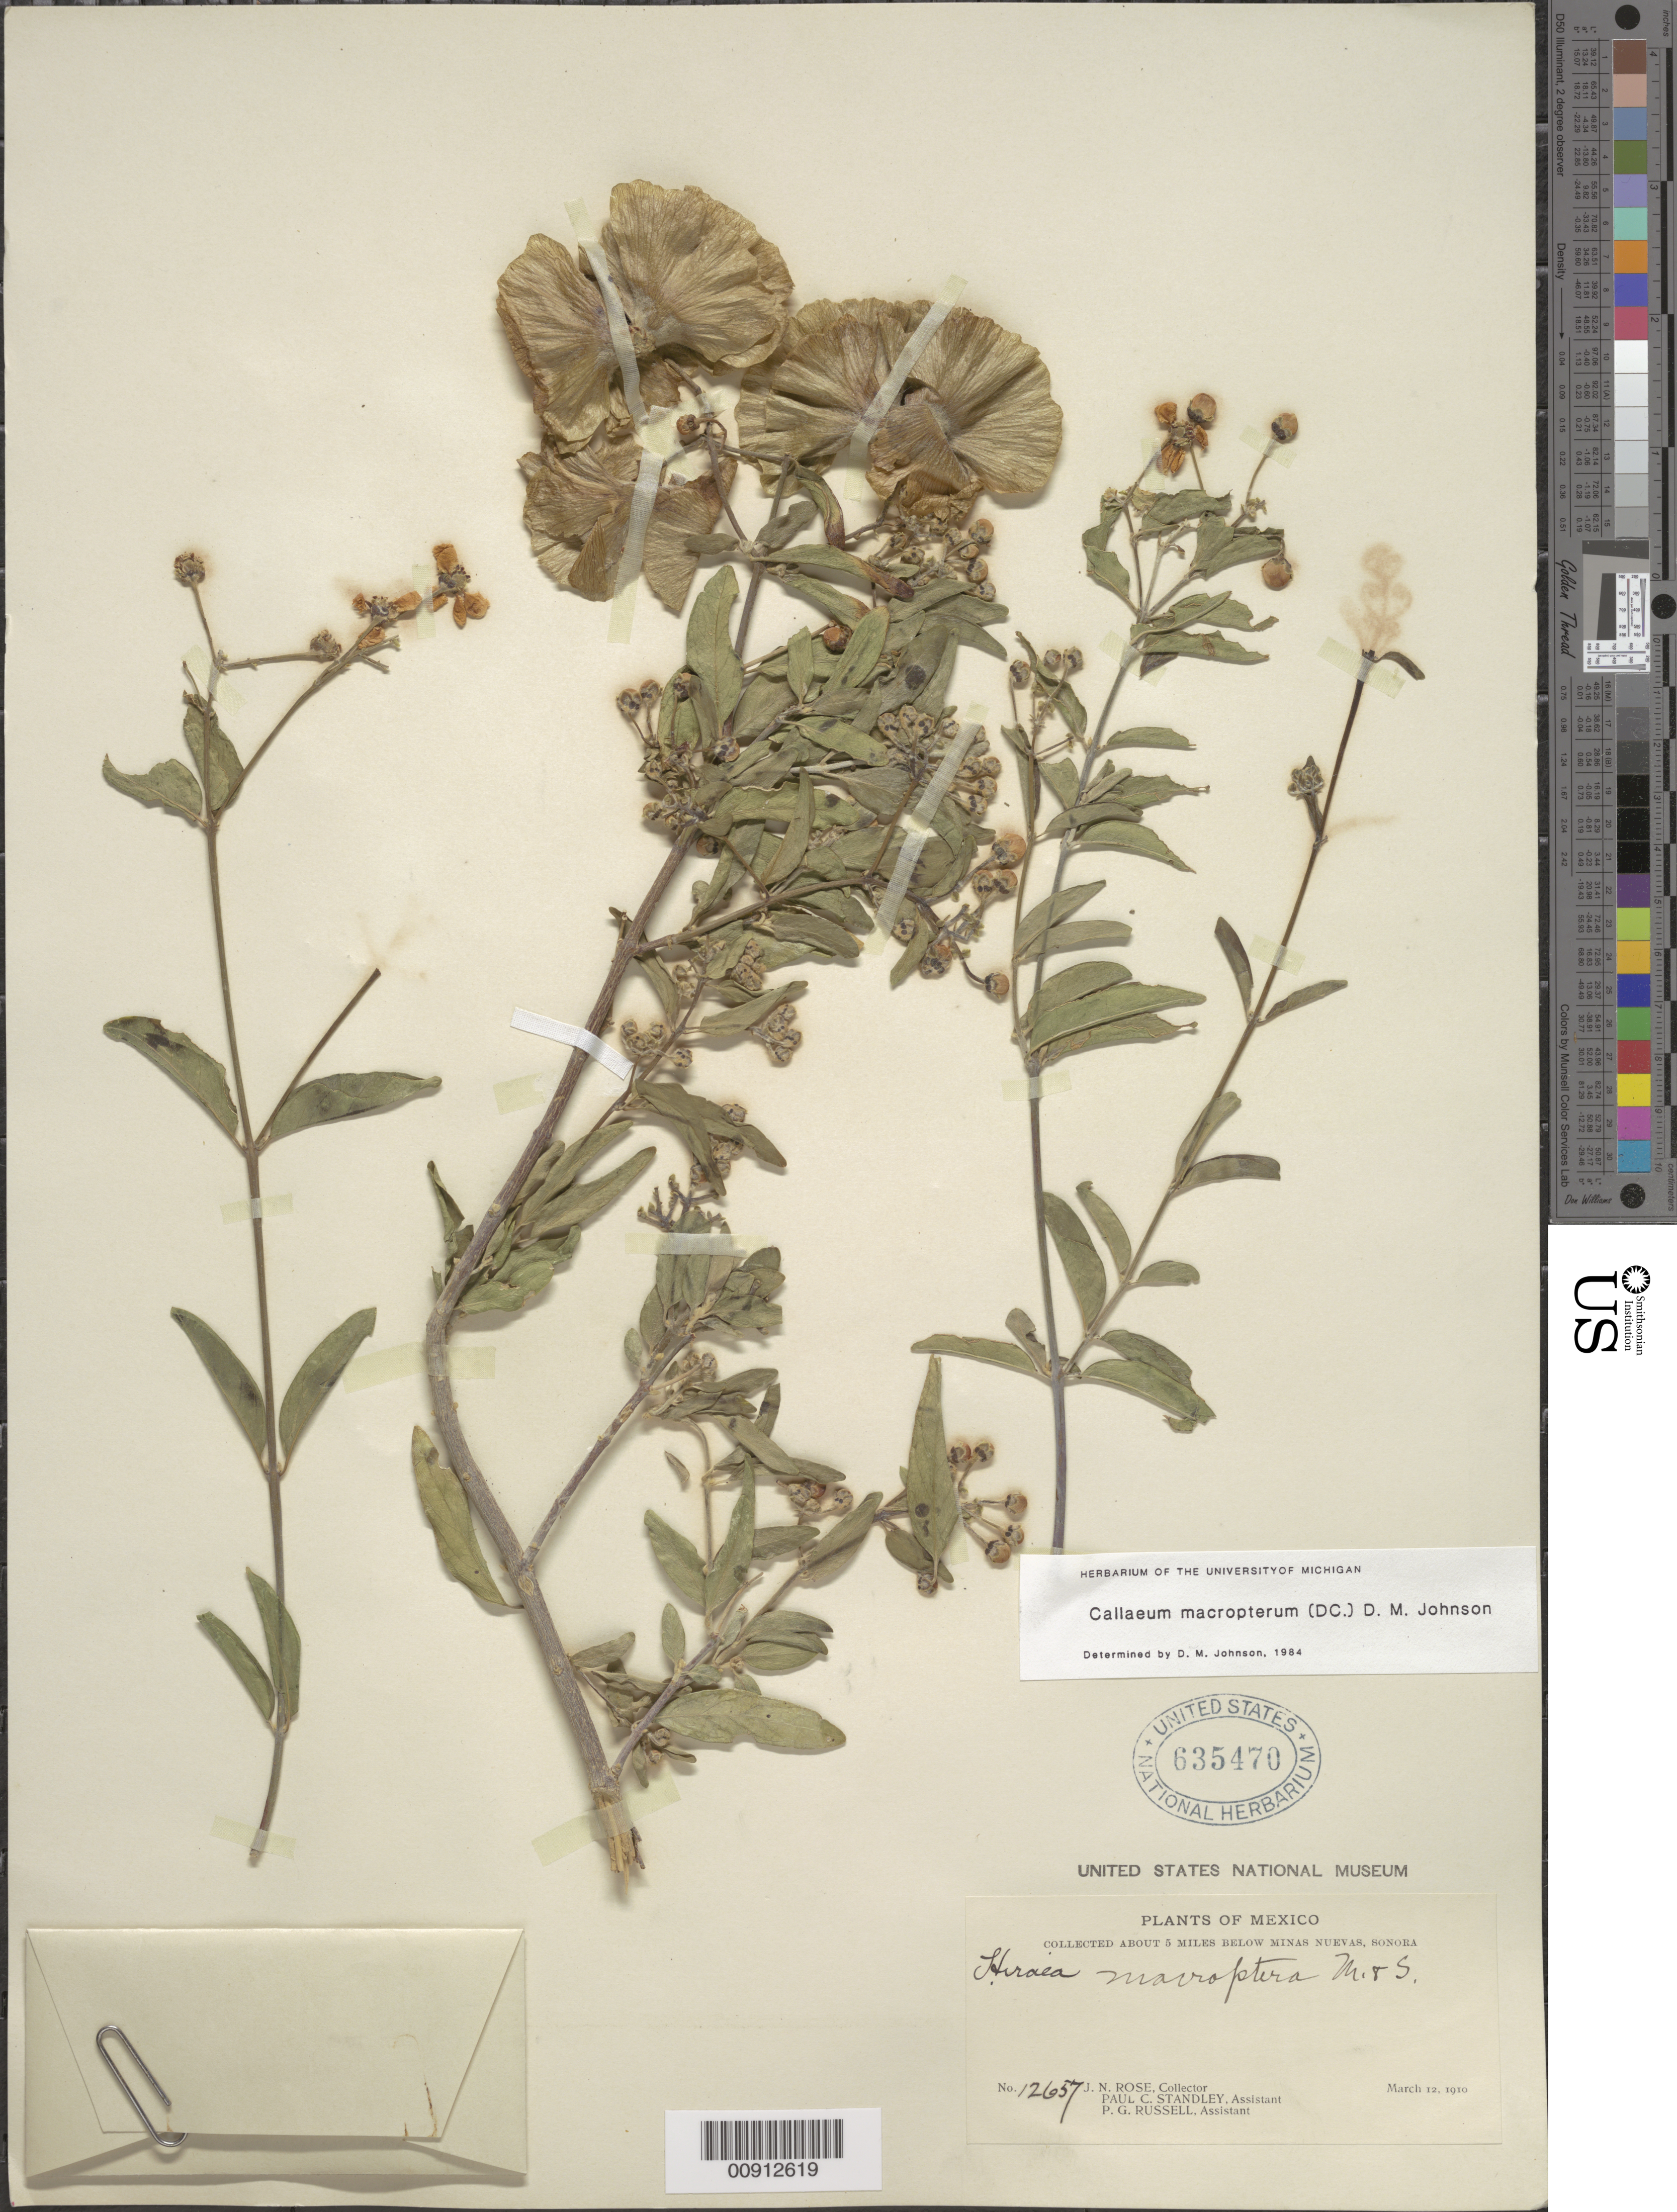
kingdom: Plantae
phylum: Tracheophyta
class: Magnoliopsida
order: Malpighiales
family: Malpighiaceae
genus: Callaeum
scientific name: Callaeum macropterum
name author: (Moc. & Sessé ex DC.) D.M. Johnson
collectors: J. N. Rose, P. C. Standley & P. G. Russell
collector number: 12657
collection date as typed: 12 Mar 1910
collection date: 1910-03-12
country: Mexico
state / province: Sonora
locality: About 5 miles below Minas Nuevas, Sonora.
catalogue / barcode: US 635470